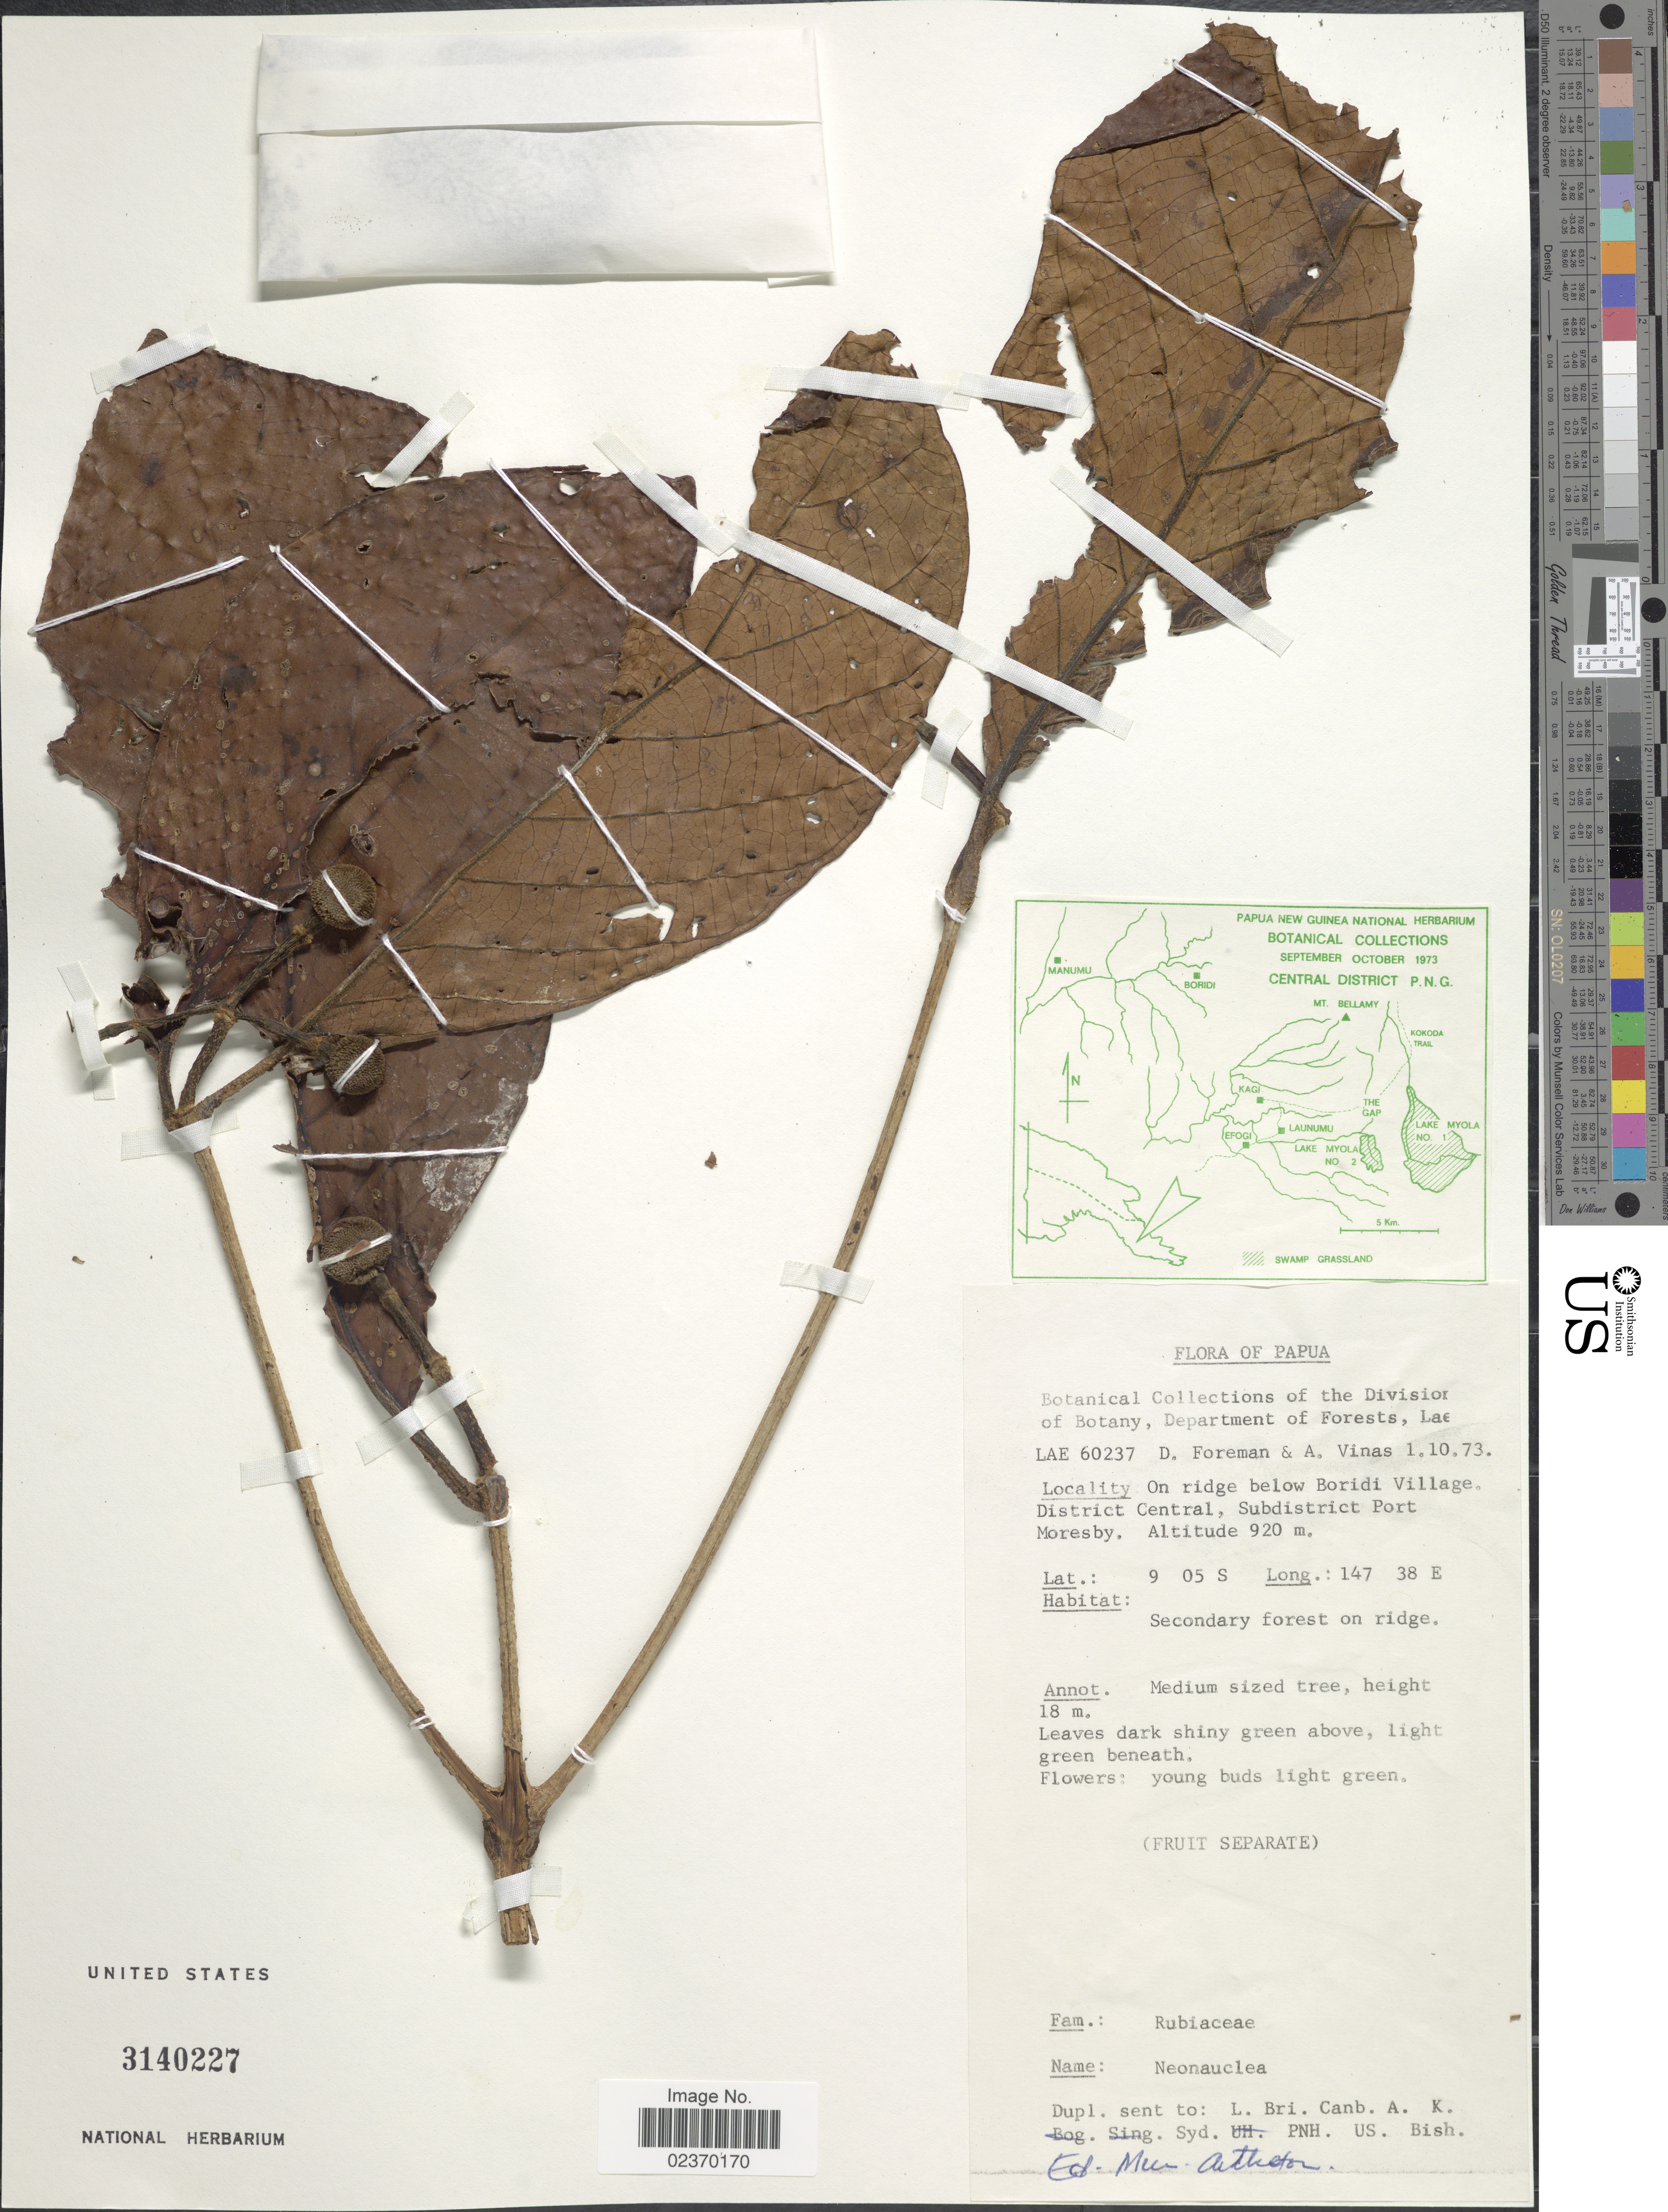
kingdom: Plantae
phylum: Tracheophyta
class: Magnoliopsida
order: Gentianales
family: Rubiaceae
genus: Neonauclea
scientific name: Neonauclea sp.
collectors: D. Foreman & A. Vinas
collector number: LAE 60237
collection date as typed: Transcribed d/m/y: 1/10/73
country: Papua New Guinea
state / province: Central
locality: On ridge below Borodi Village, District Central, Subdistrict Port Moresby, Secondary forest on ridge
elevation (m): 920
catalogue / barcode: US 3140227